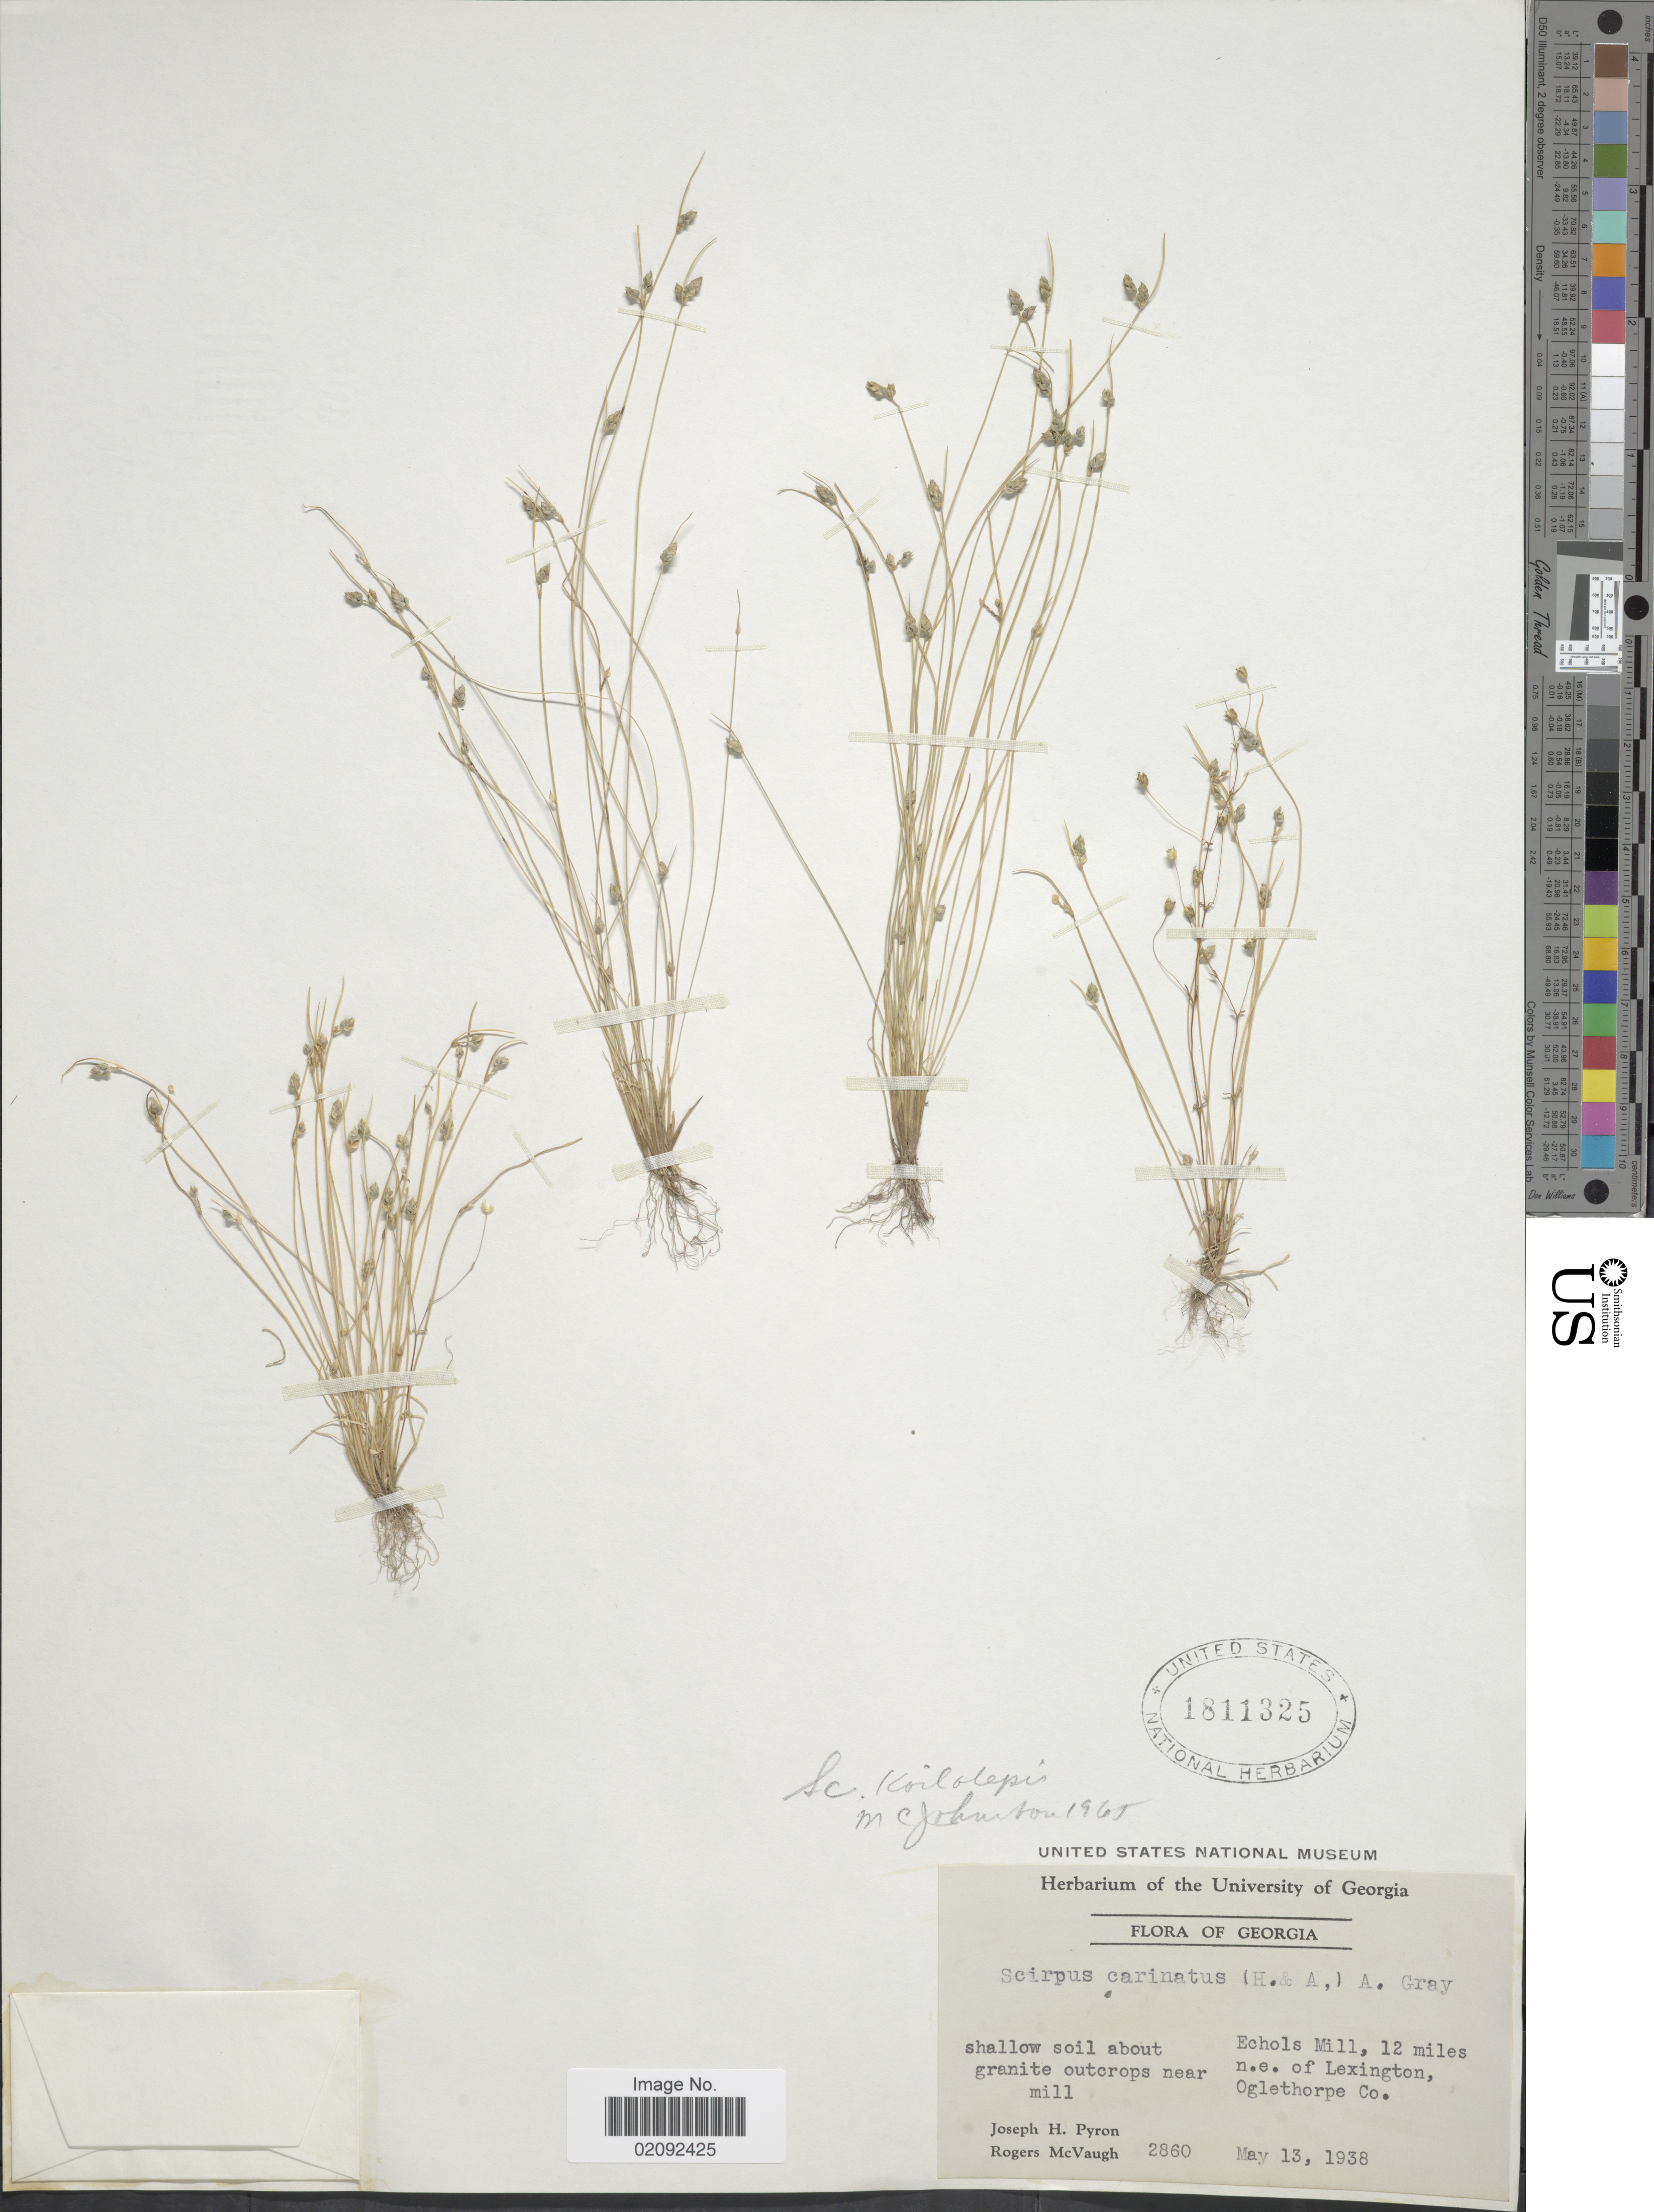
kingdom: Plantae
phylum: Tracheophyta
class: Liliopsida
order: Poales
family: Cyperaceae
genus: Isolepis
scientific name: Isolepis carinata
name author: Hook. & Arn. ex Torr.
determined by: Strong, M. T., (US), Smithsonian Institution - National Museum of Natural History (UNITED STATES)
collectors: J. H. Pyron & R. McVaugh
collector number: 2860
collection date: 1938-05-13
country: United States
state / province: Georgia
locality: Echols Mill, 12 miles n.e. of Lexington, Oglethorpe Co., near mill.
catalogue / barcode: US 1811325